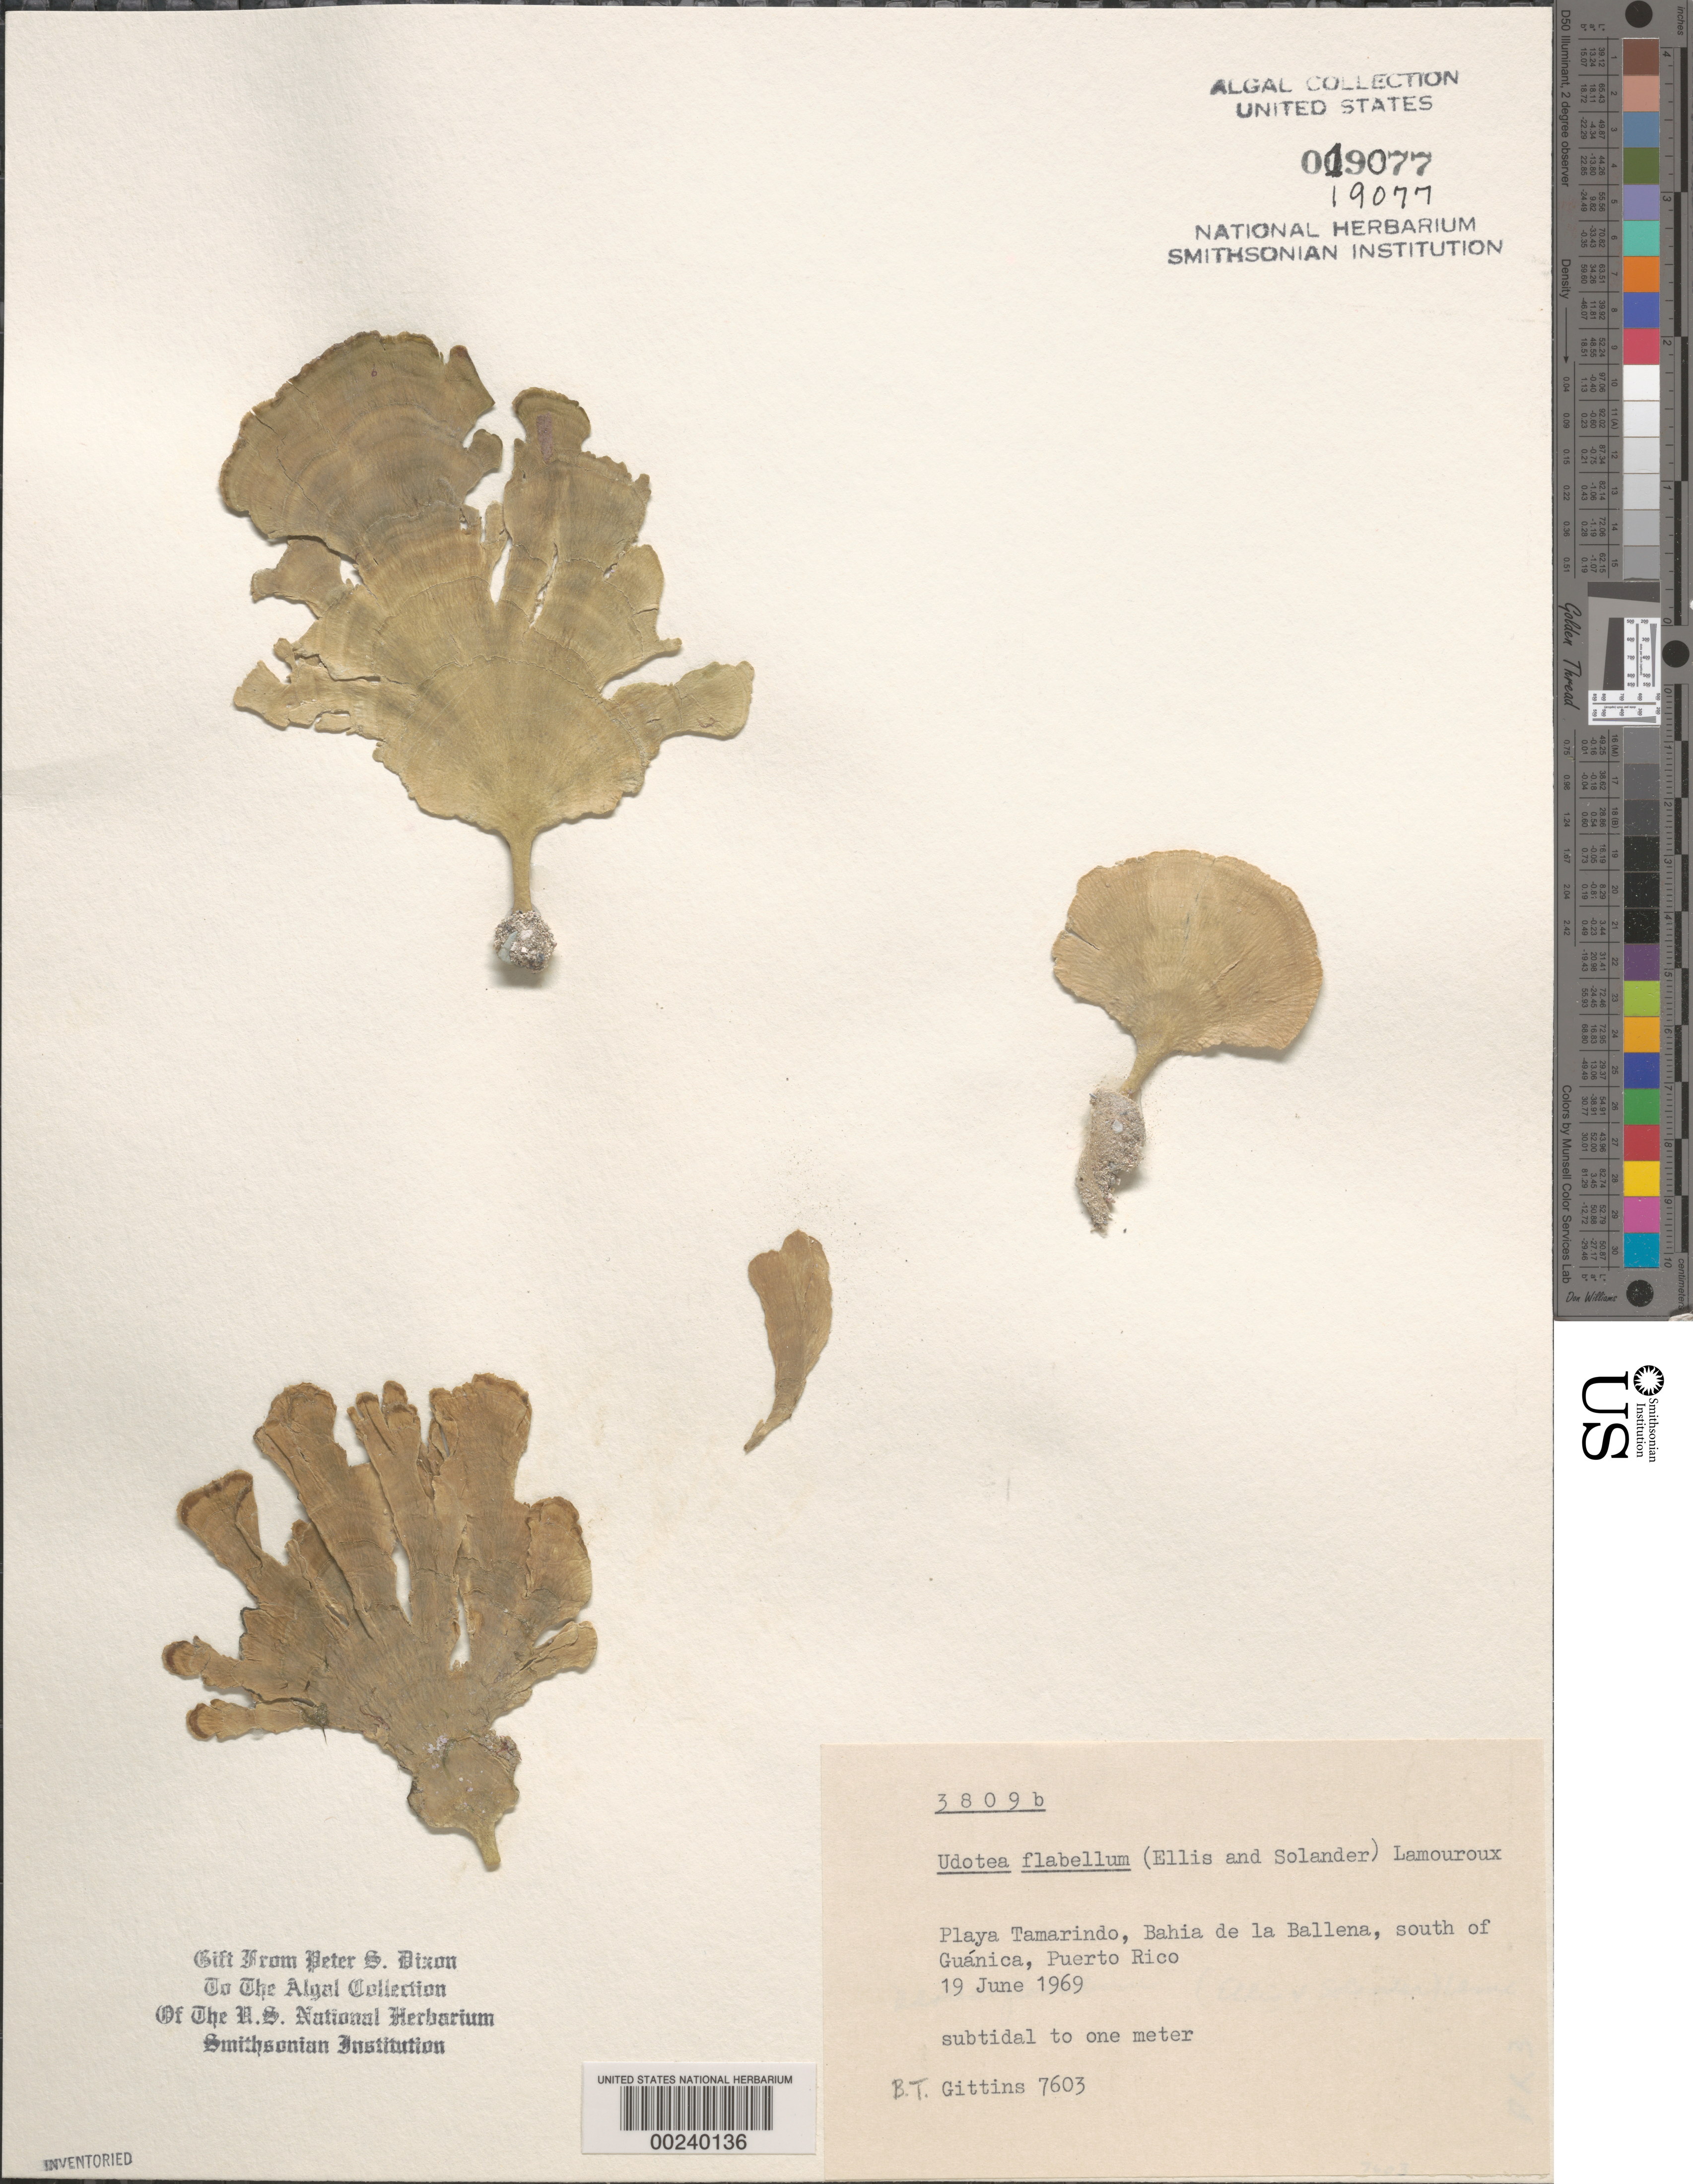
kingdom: Plantae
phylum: Chlorophyta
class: Ulvophyceae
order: Bryopsidales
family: Udoteaceae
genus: Udotea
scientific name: Udotea flabellum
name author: (J. Ellis & Sol.) M. Howe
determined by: Dixon, P. S.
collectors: B. Gittins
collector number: BTG 7603 & PSD 3809B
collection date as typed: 19 Jun 1969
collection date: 1969-06-19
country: Puerto Rico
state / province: Guanica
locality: Playa Tamarindo, Bahia de la Ballena, south of Guanica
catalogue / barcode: US 19077